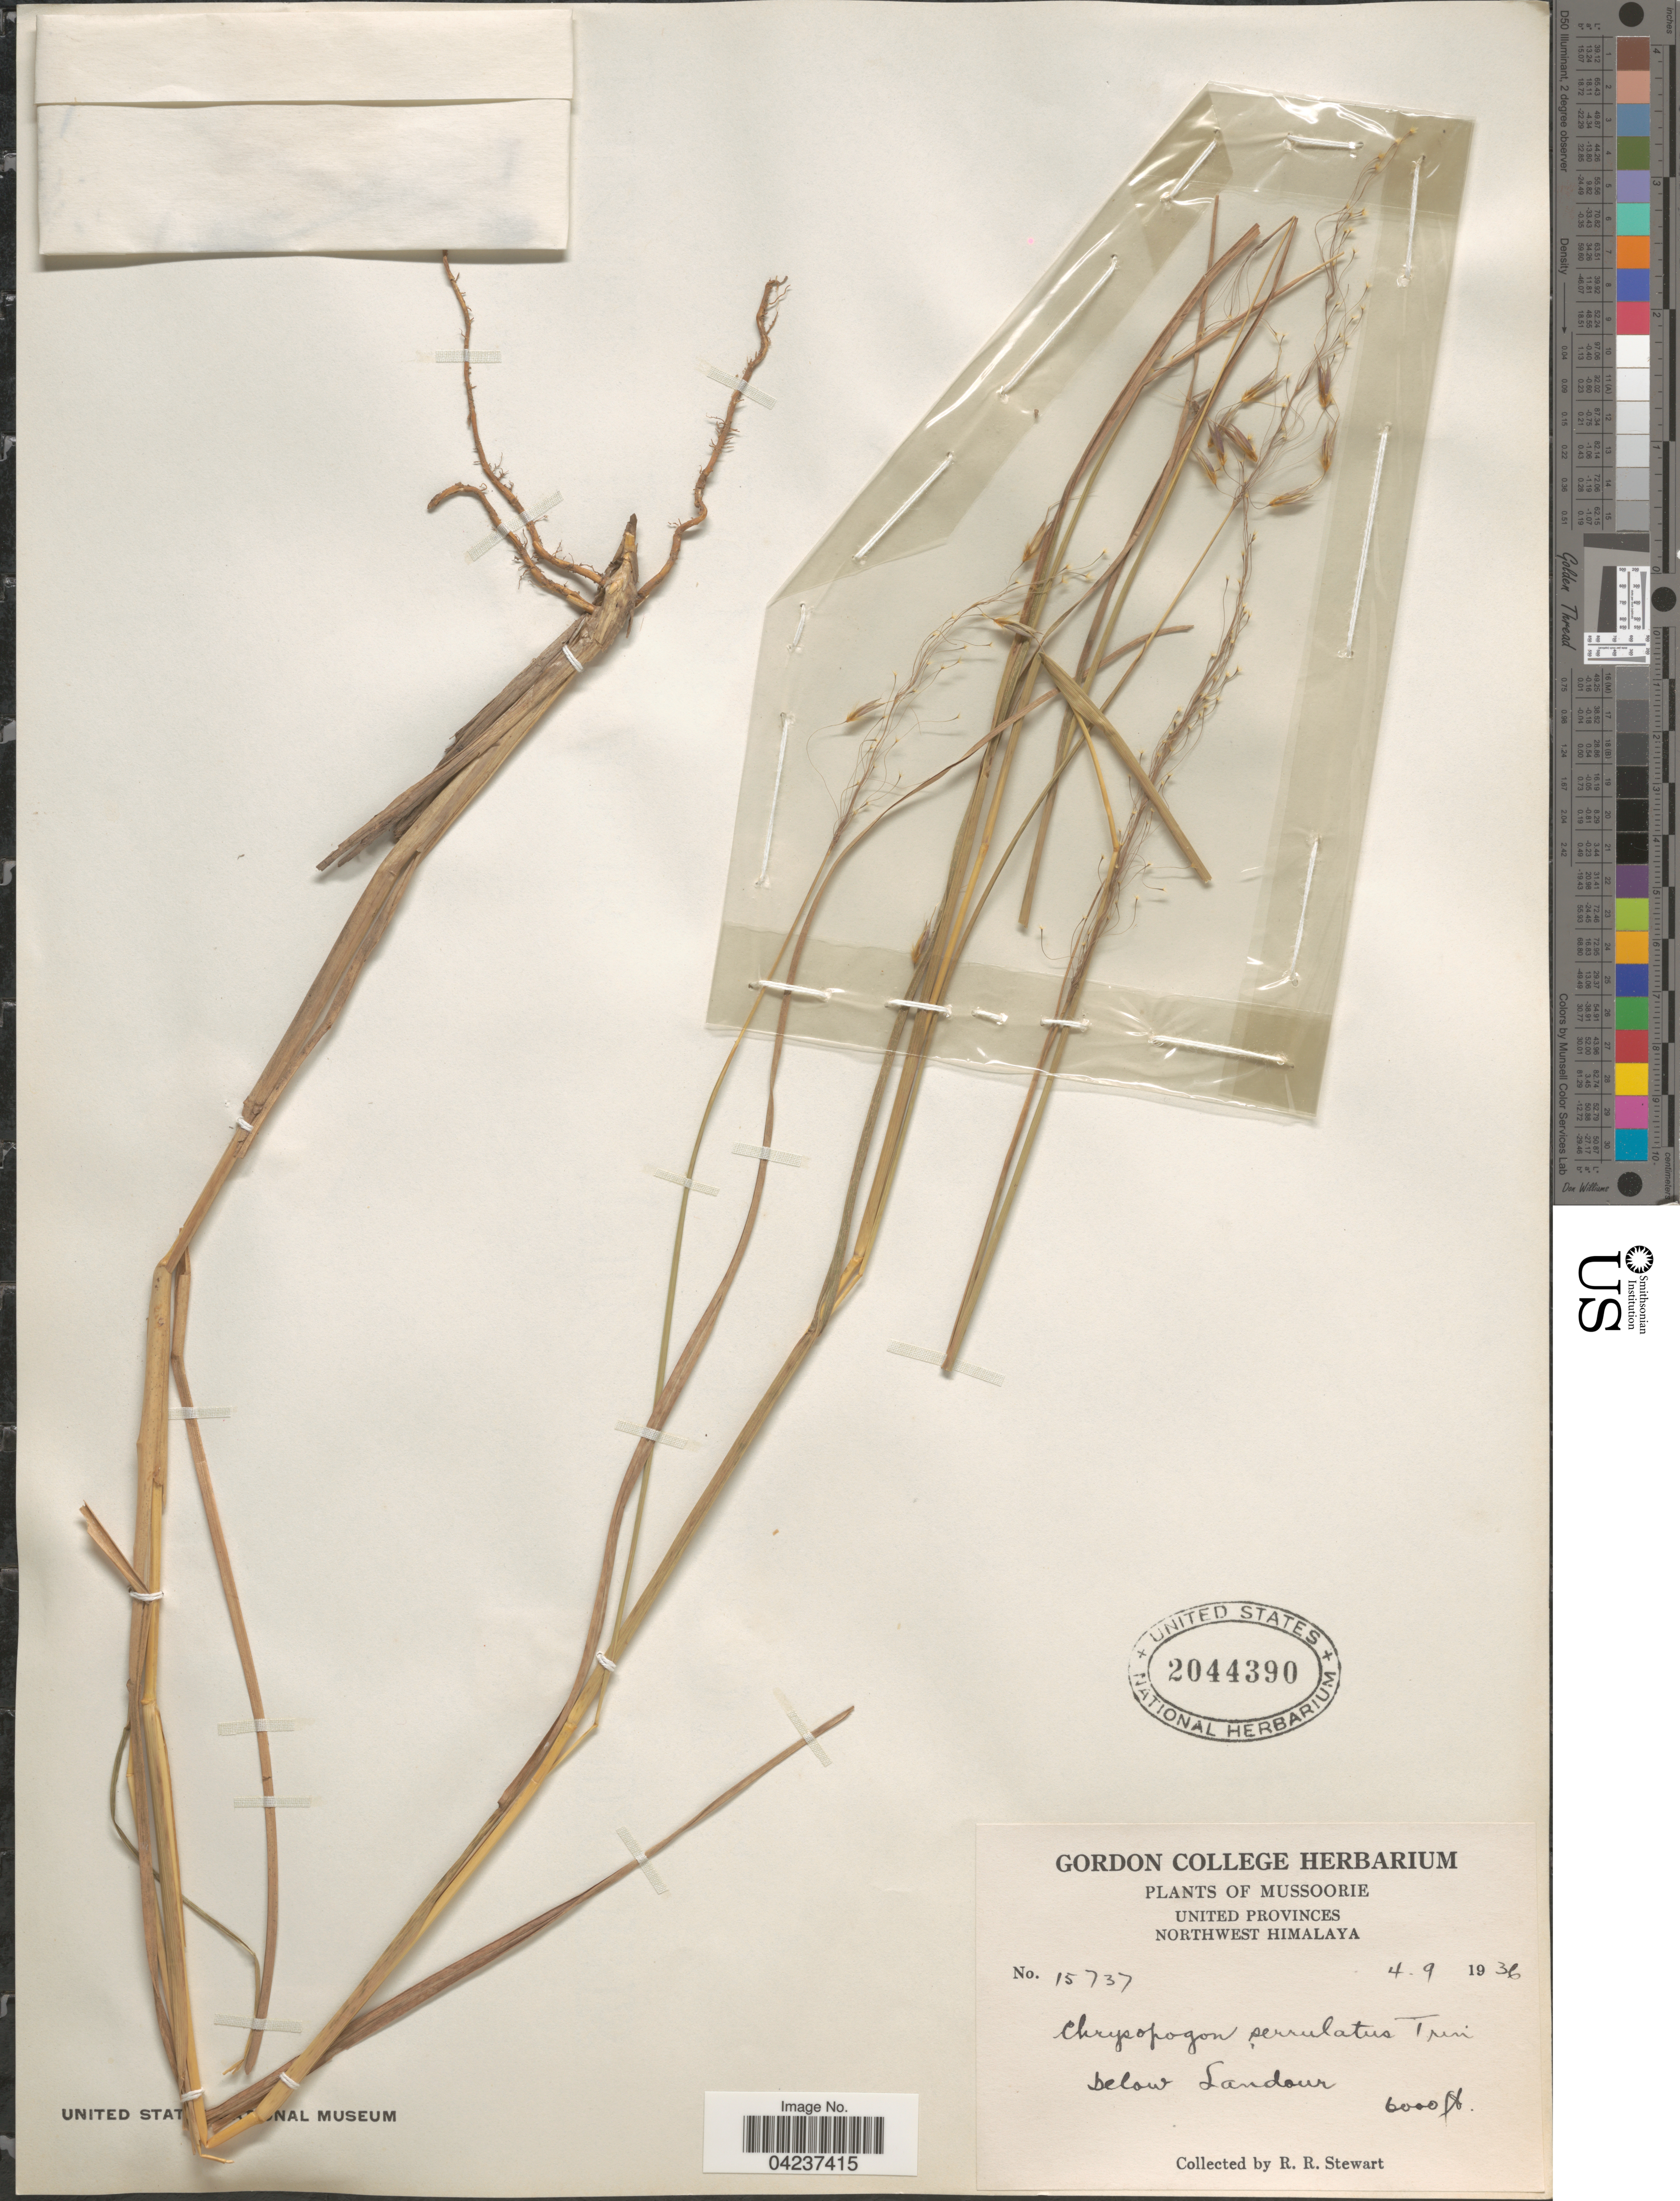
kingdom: Plantae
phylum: Tracheophyta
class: Liliopsida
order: Poales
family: Poaceae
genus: Chrysopogon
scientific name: Chrysopogon serrulatus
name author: Trin.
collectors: R. Stewart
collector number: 15737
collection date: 1936-09-04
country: India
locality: Mussoorie. United Provinces. Northwest Himalaya. Below Sandour.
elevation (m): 1829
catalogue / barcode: US 2044390